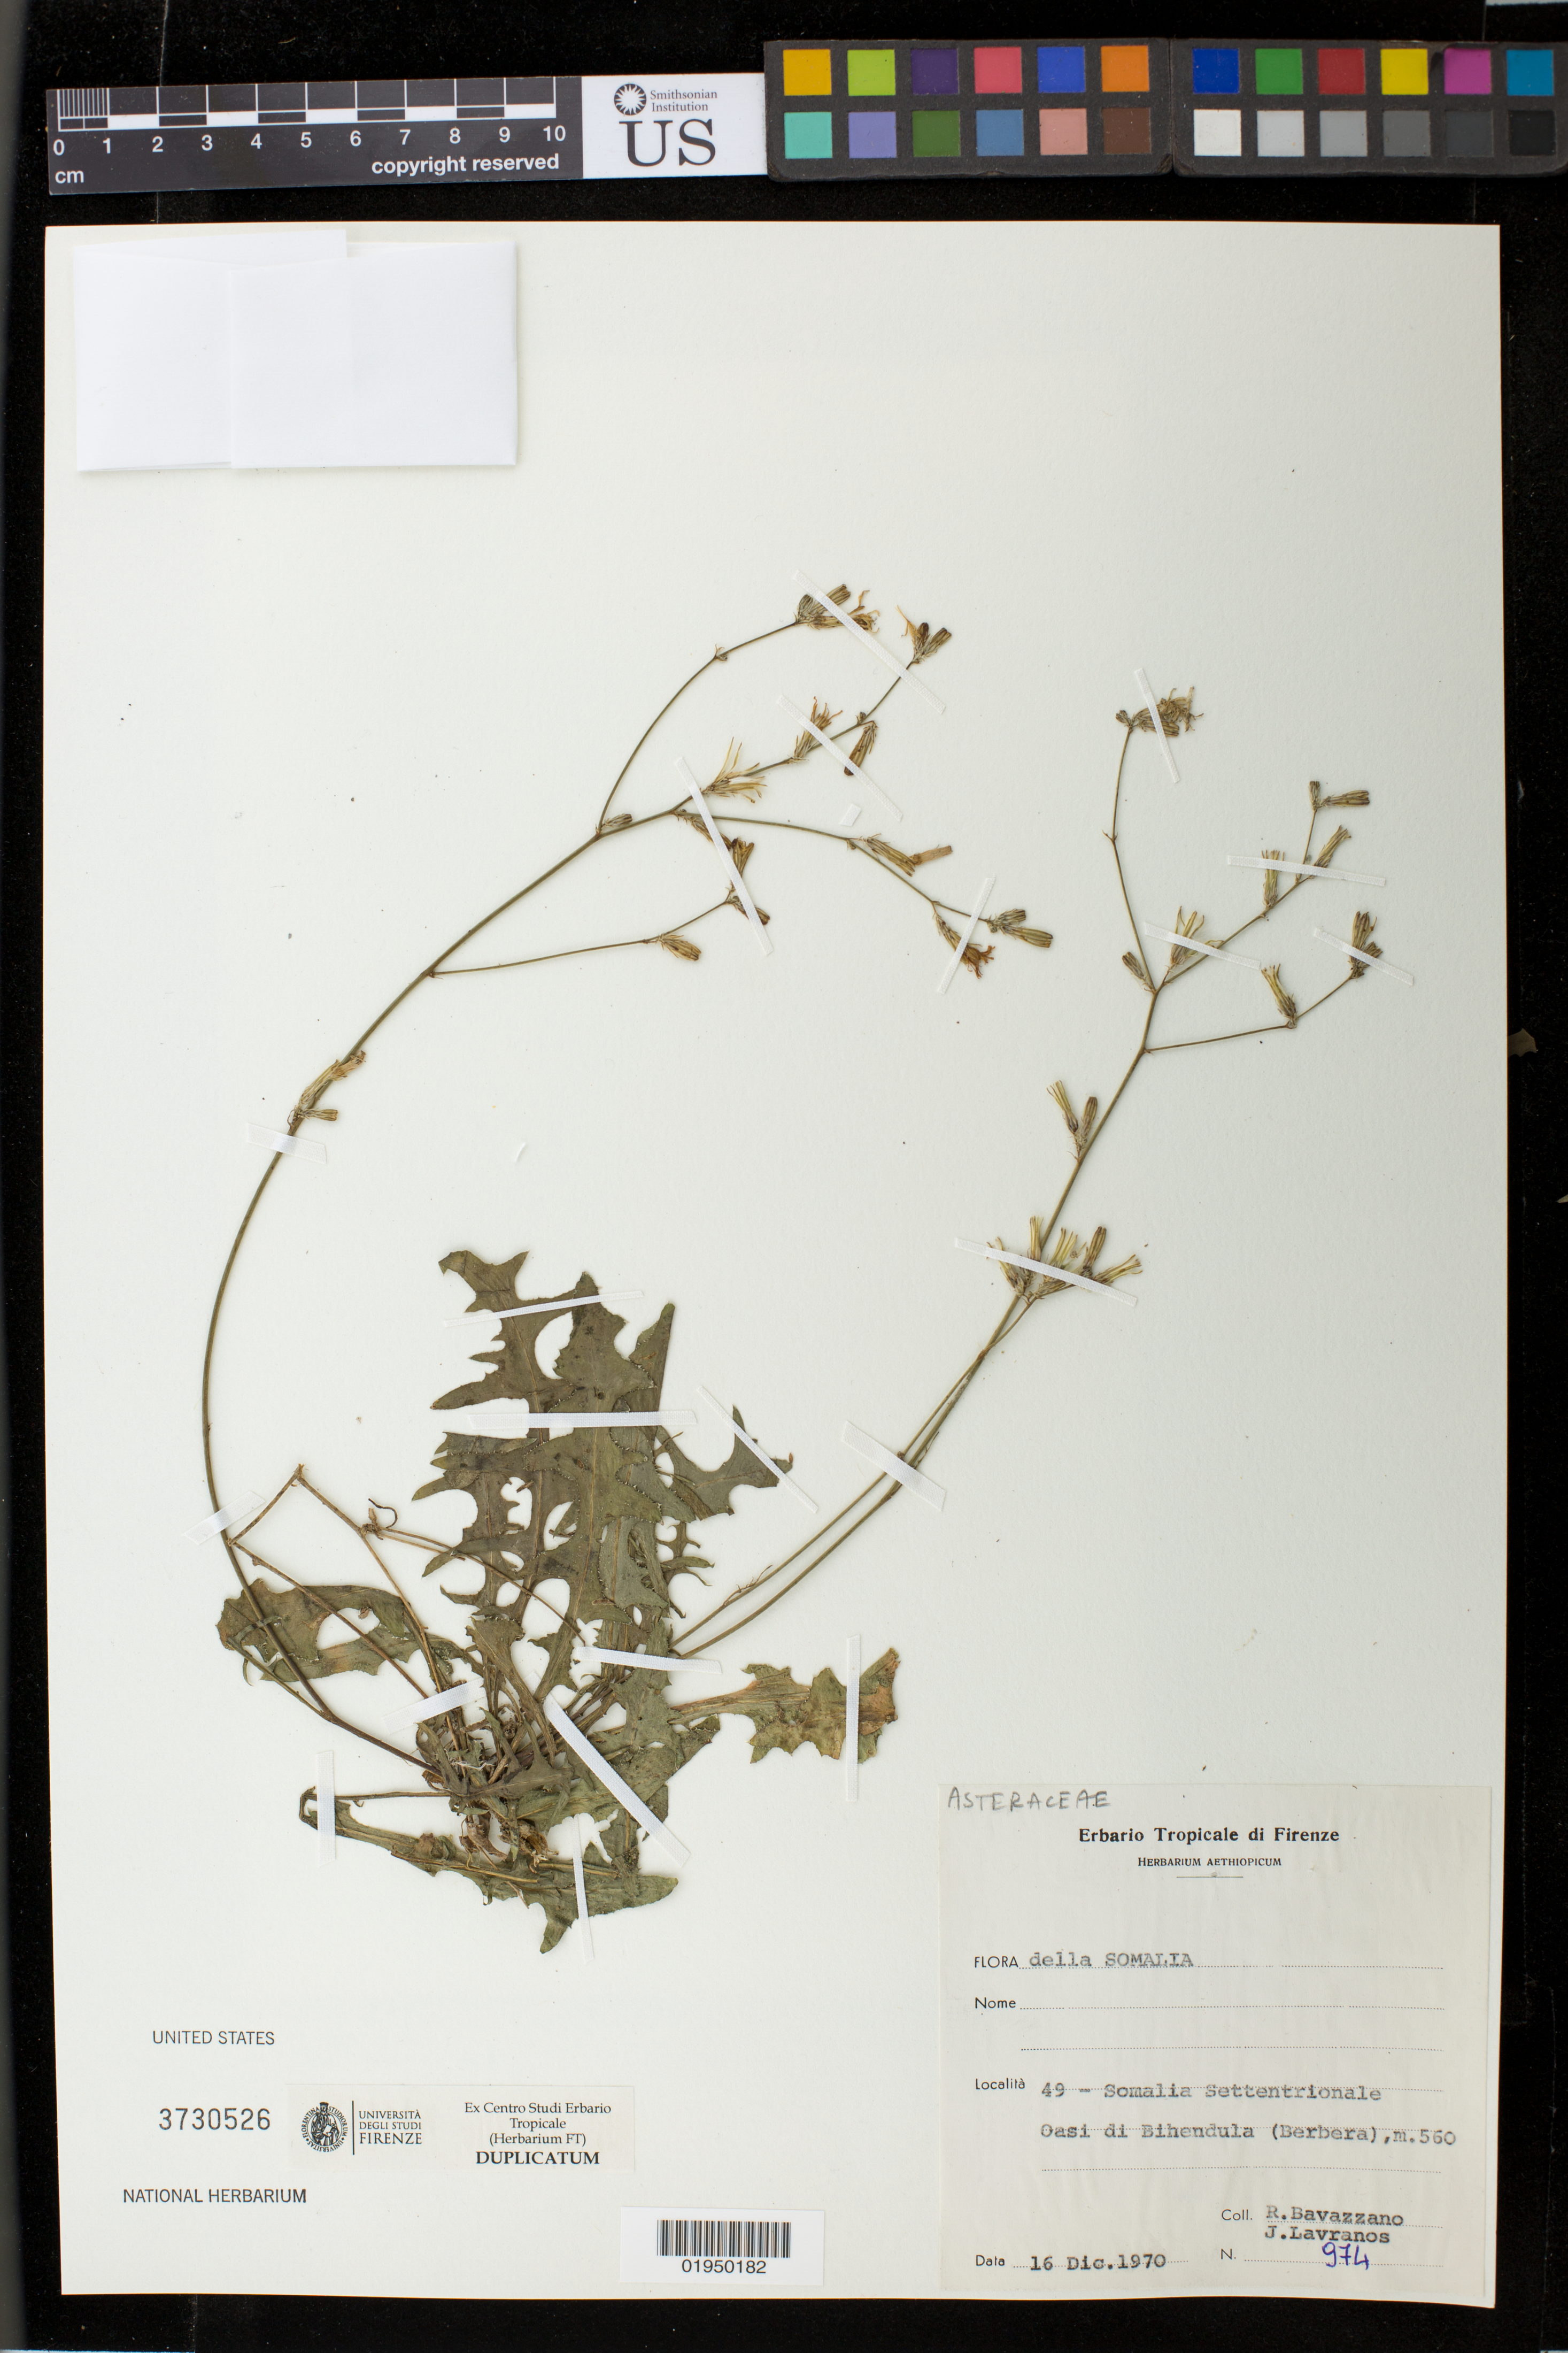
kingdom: Plantae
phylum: Tracheophyta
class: Magnoliopsida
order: Asterales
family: Asteraceae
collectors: A. Sammicheli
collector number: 974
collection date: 1976-05-14/1976-05-15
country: Somalia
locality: Migiurtinia: Ras Filuch-abo zona compresa fra 2 e 5 km. dal mare.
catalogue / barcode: US 3730526